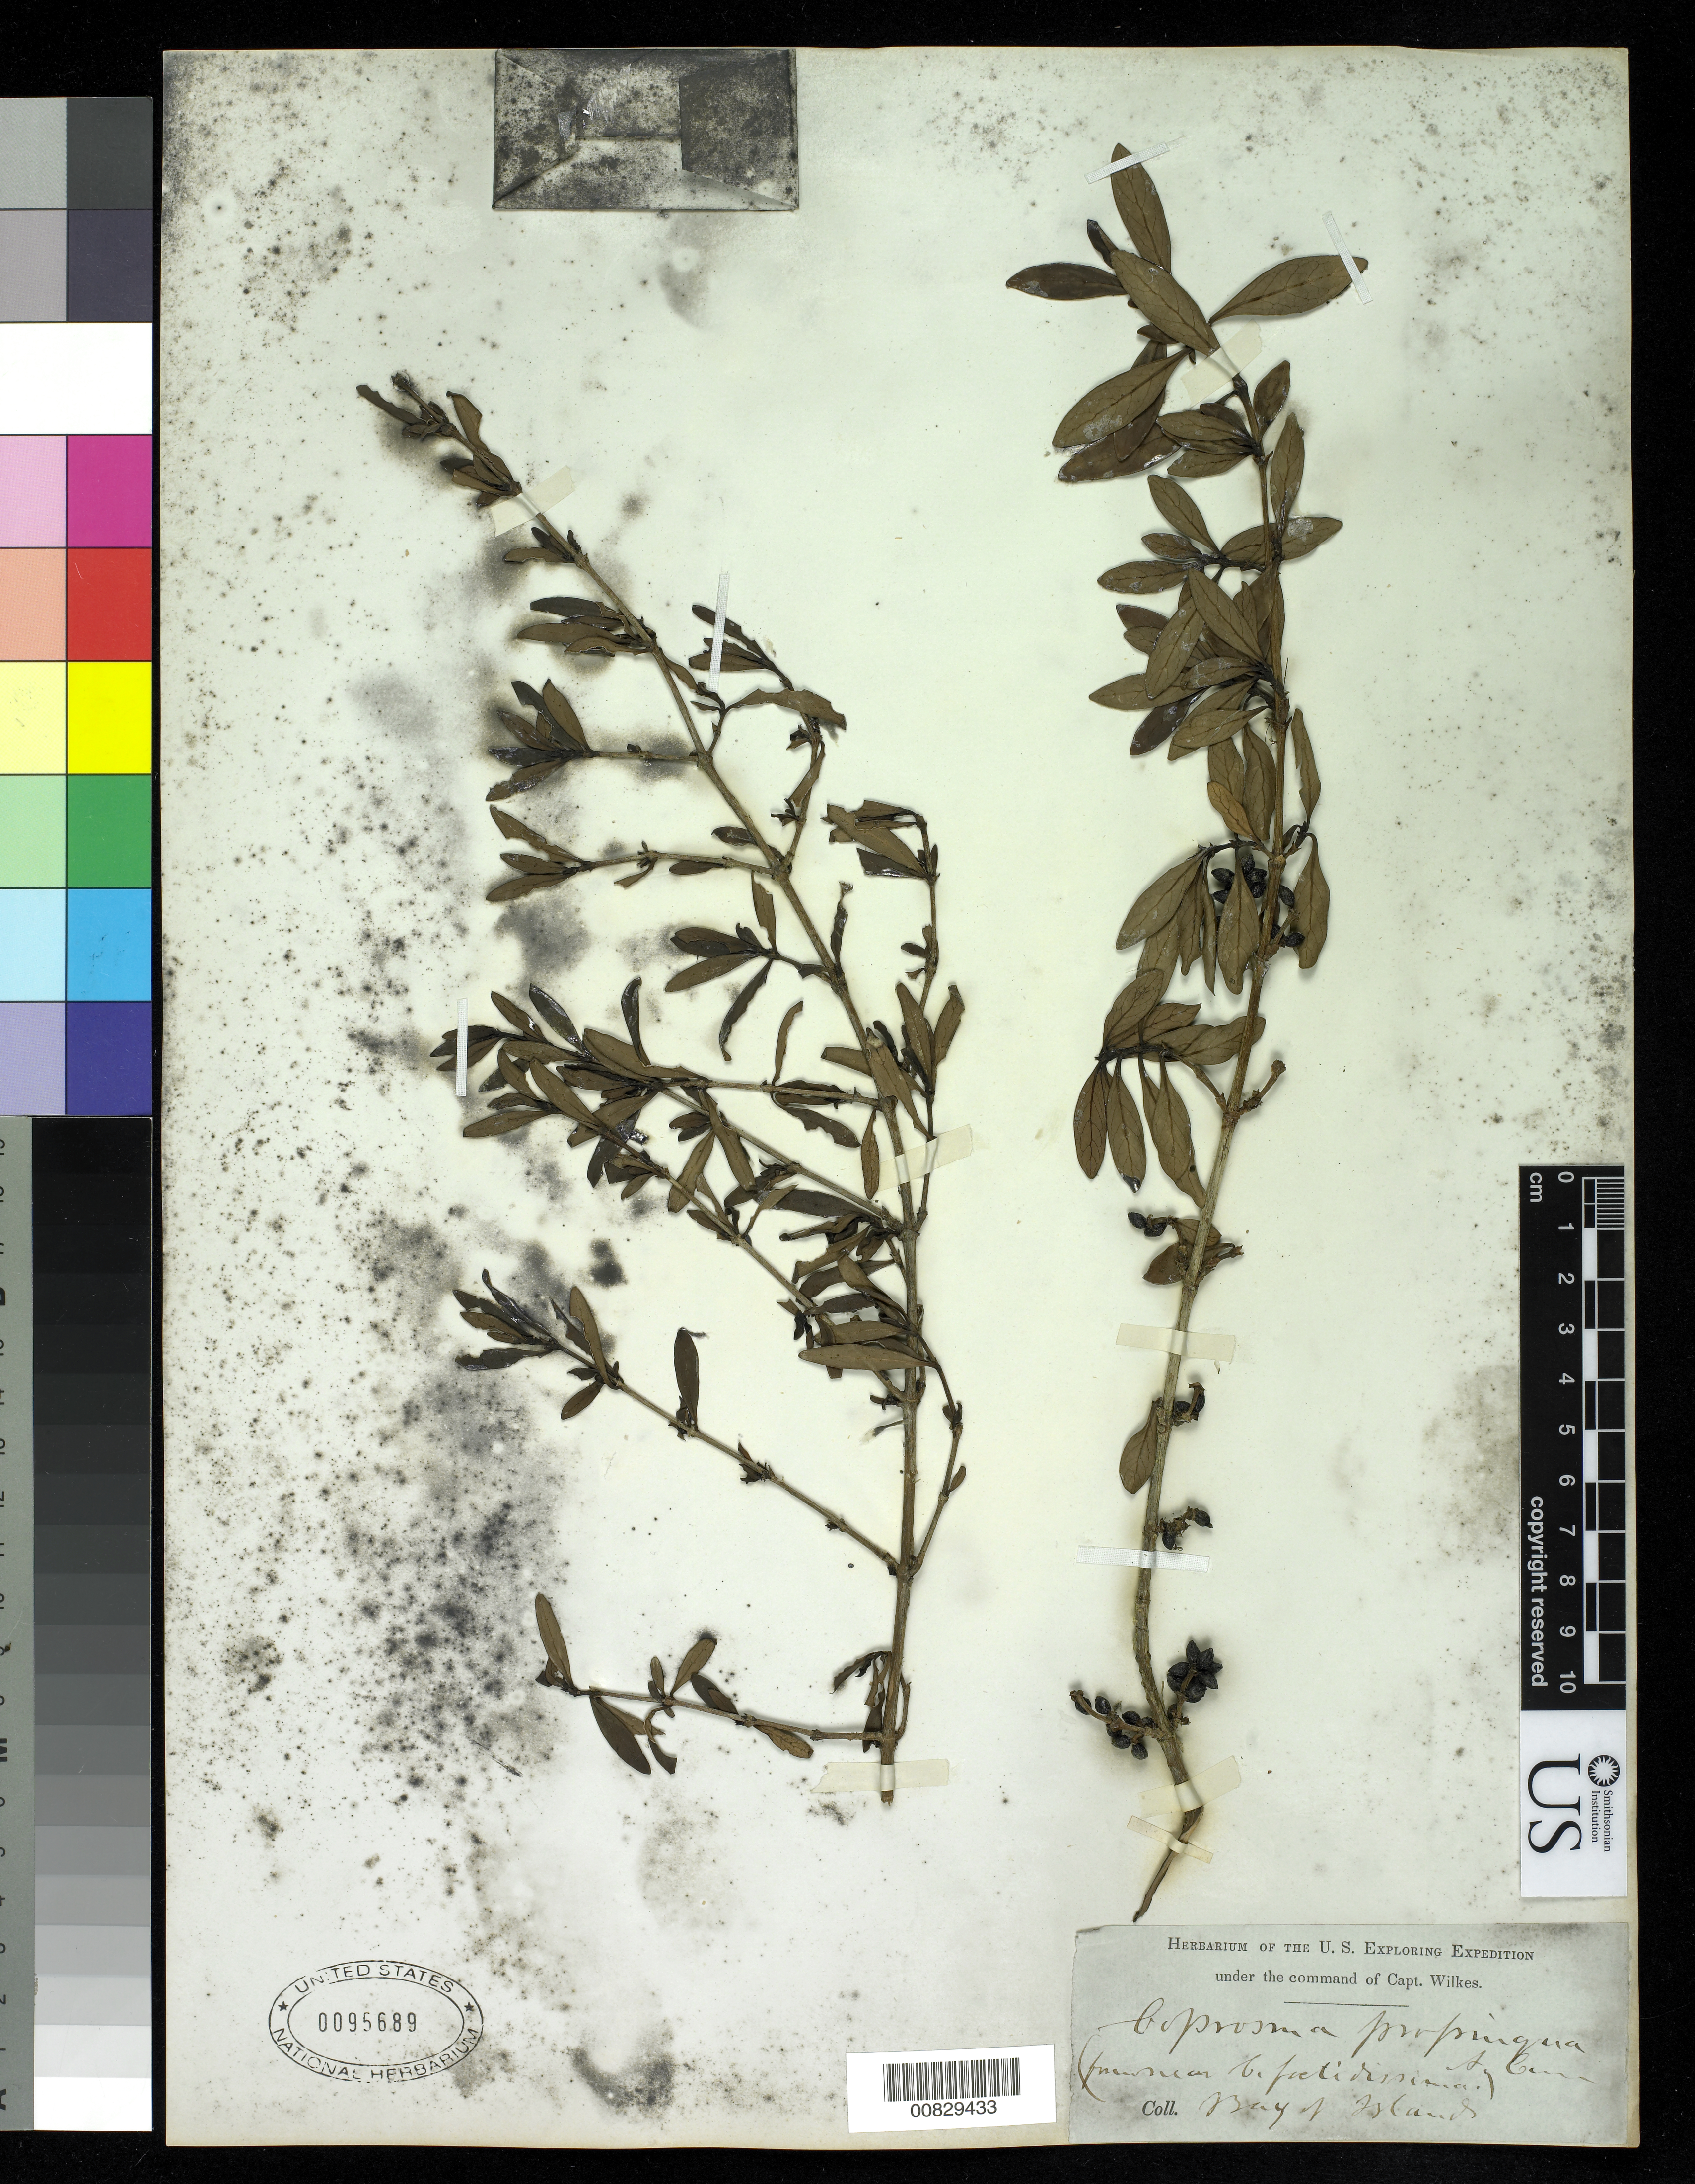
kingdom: Plantae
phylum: Tracheophyta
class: Magnoliopsida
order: Gentianales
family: Rubiaceae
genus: Coprosma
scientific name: Coprosma propinqua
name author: A. Cunn.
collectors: Wilkes Explor. Exped.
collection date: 1838/1842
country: New Zealand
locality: Bay of Islands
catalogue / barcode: US 95689